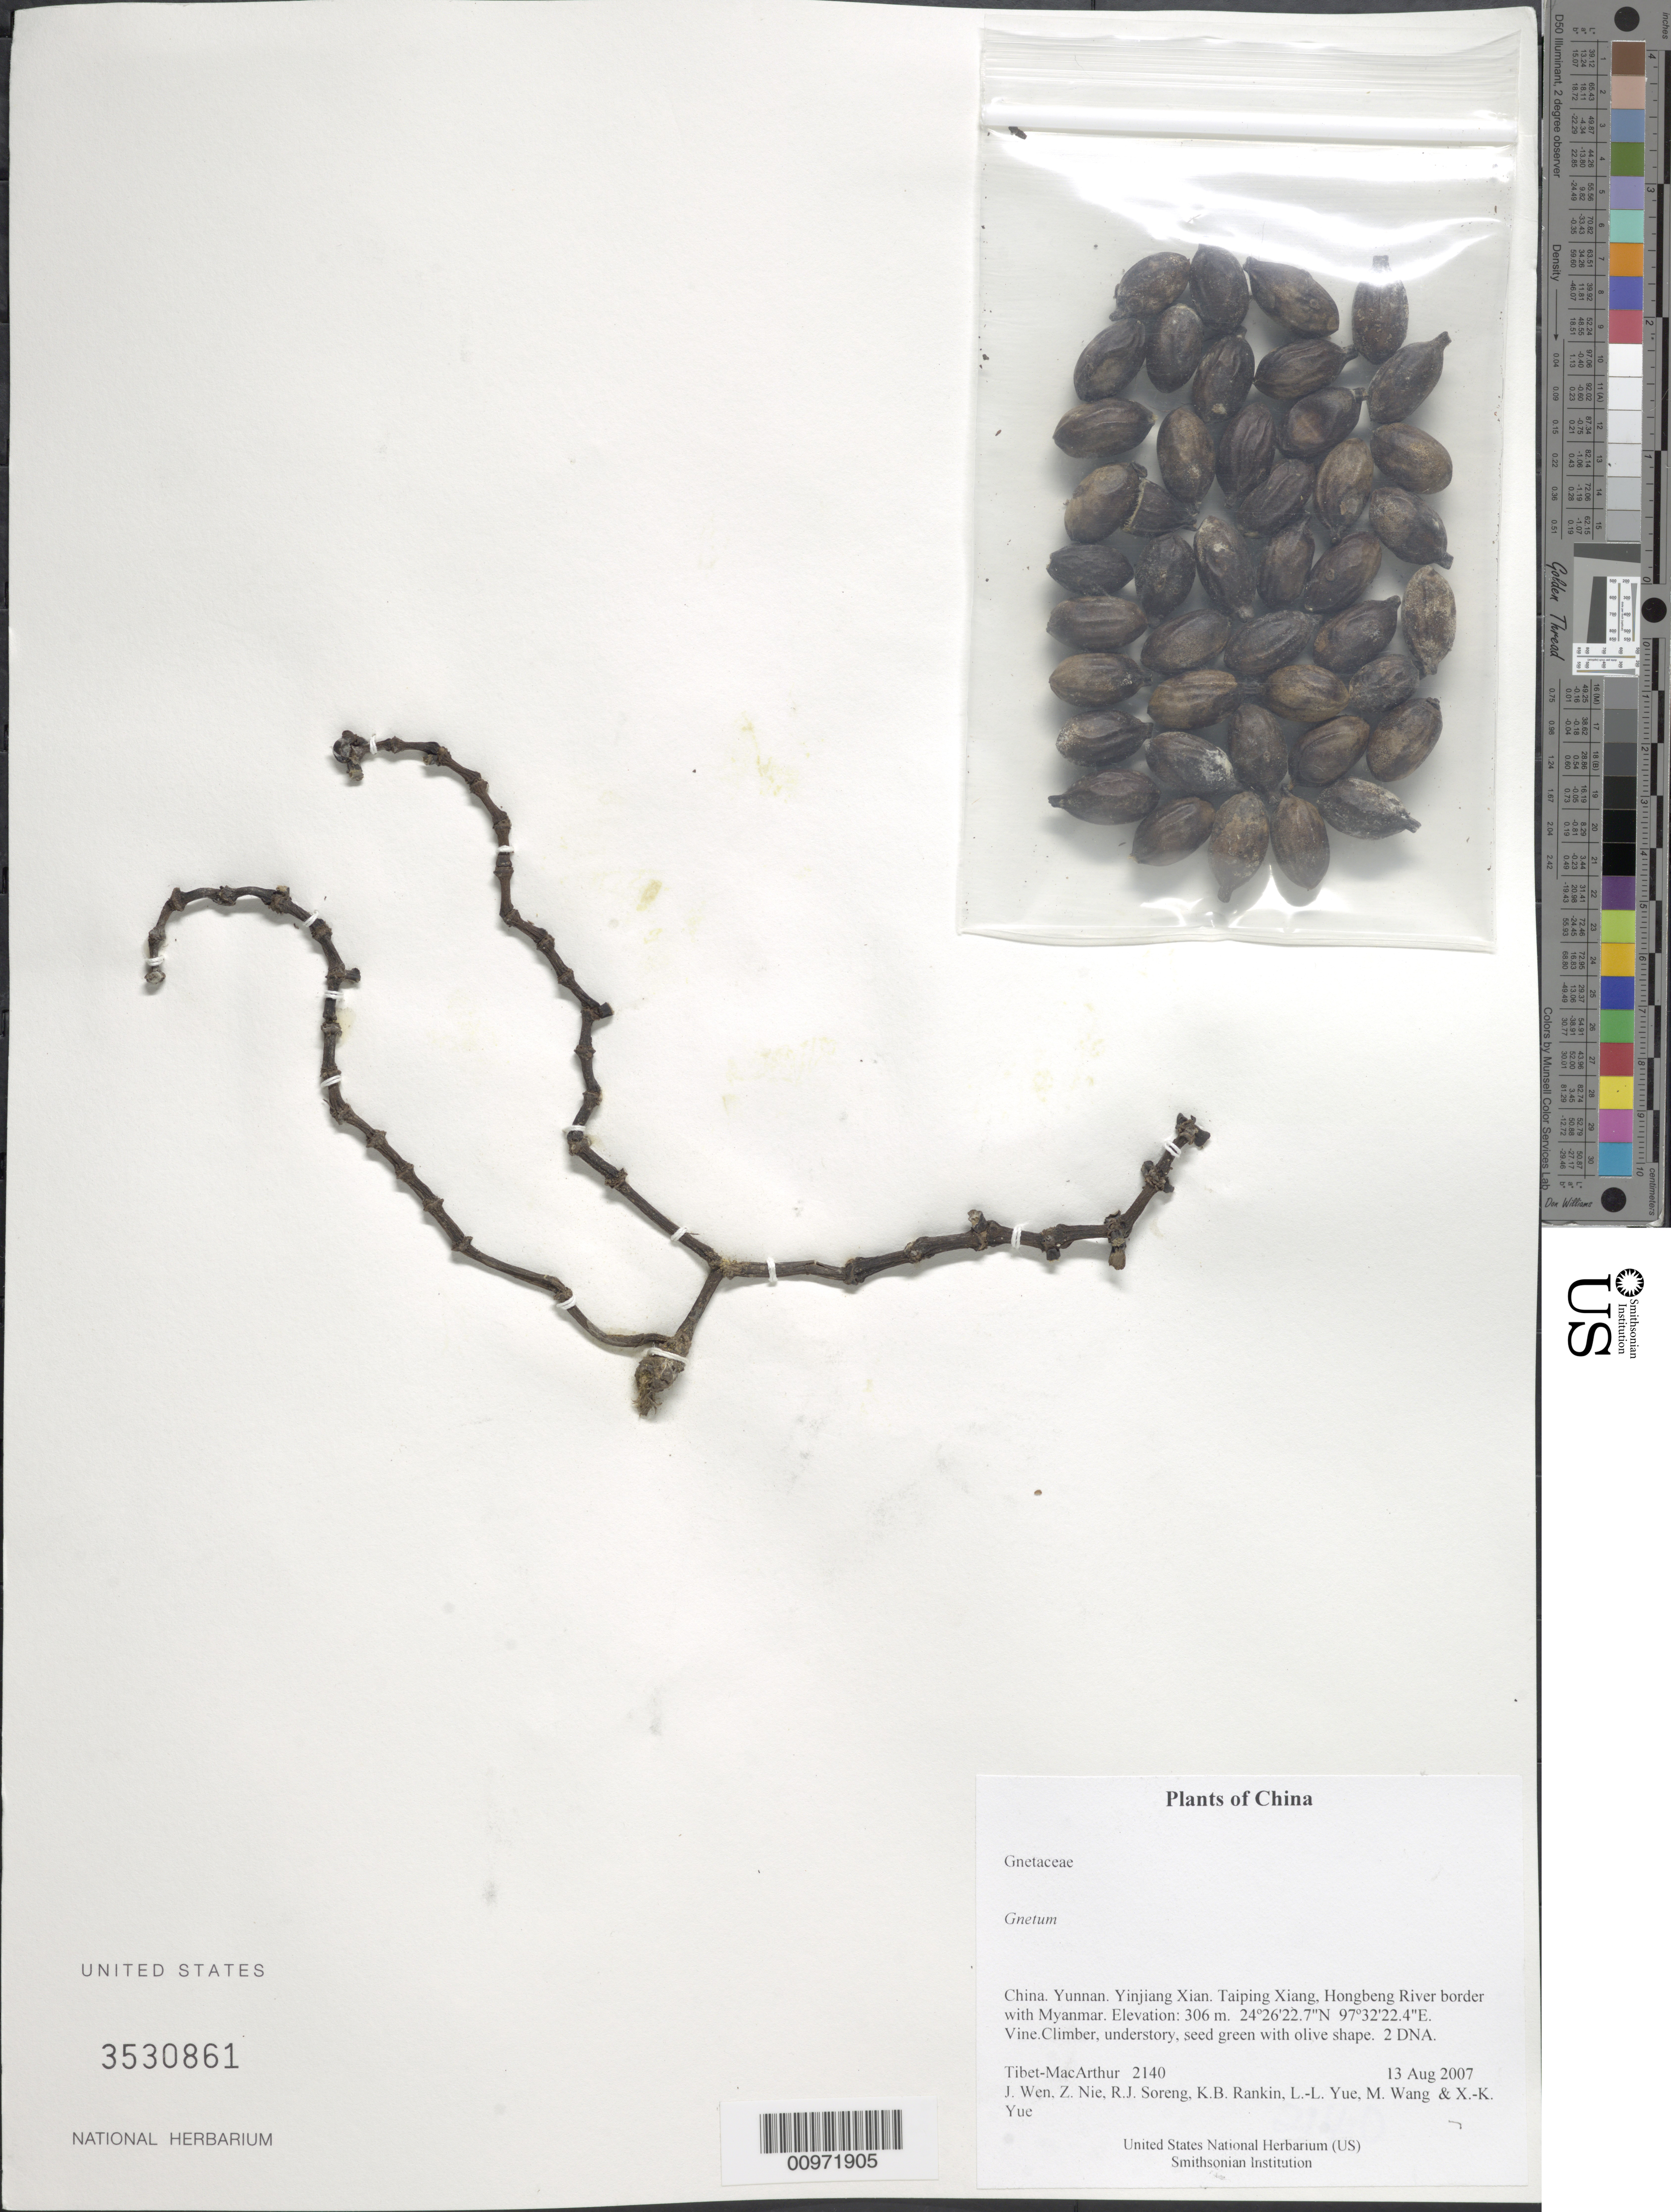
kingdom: Plantae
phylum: Tracheophyta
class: Gnetopsida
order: Gnetales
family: Gnetaceae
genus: Gnetum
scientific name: Gnetum sp.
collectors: Tibet-MacArthur, J. Wen, Z. Nie, R. J. Soreng, K. Rankin, L. Yue, M. Wang & X. Yue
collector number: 2140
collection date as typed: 13 Aug 2007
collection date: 2007-08-13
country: China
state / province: Yunnan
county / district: Yinjiang Xian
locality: Taiping Xiang, Hongbeng River border with Myanmar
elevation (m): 306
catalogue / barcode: US 3530861